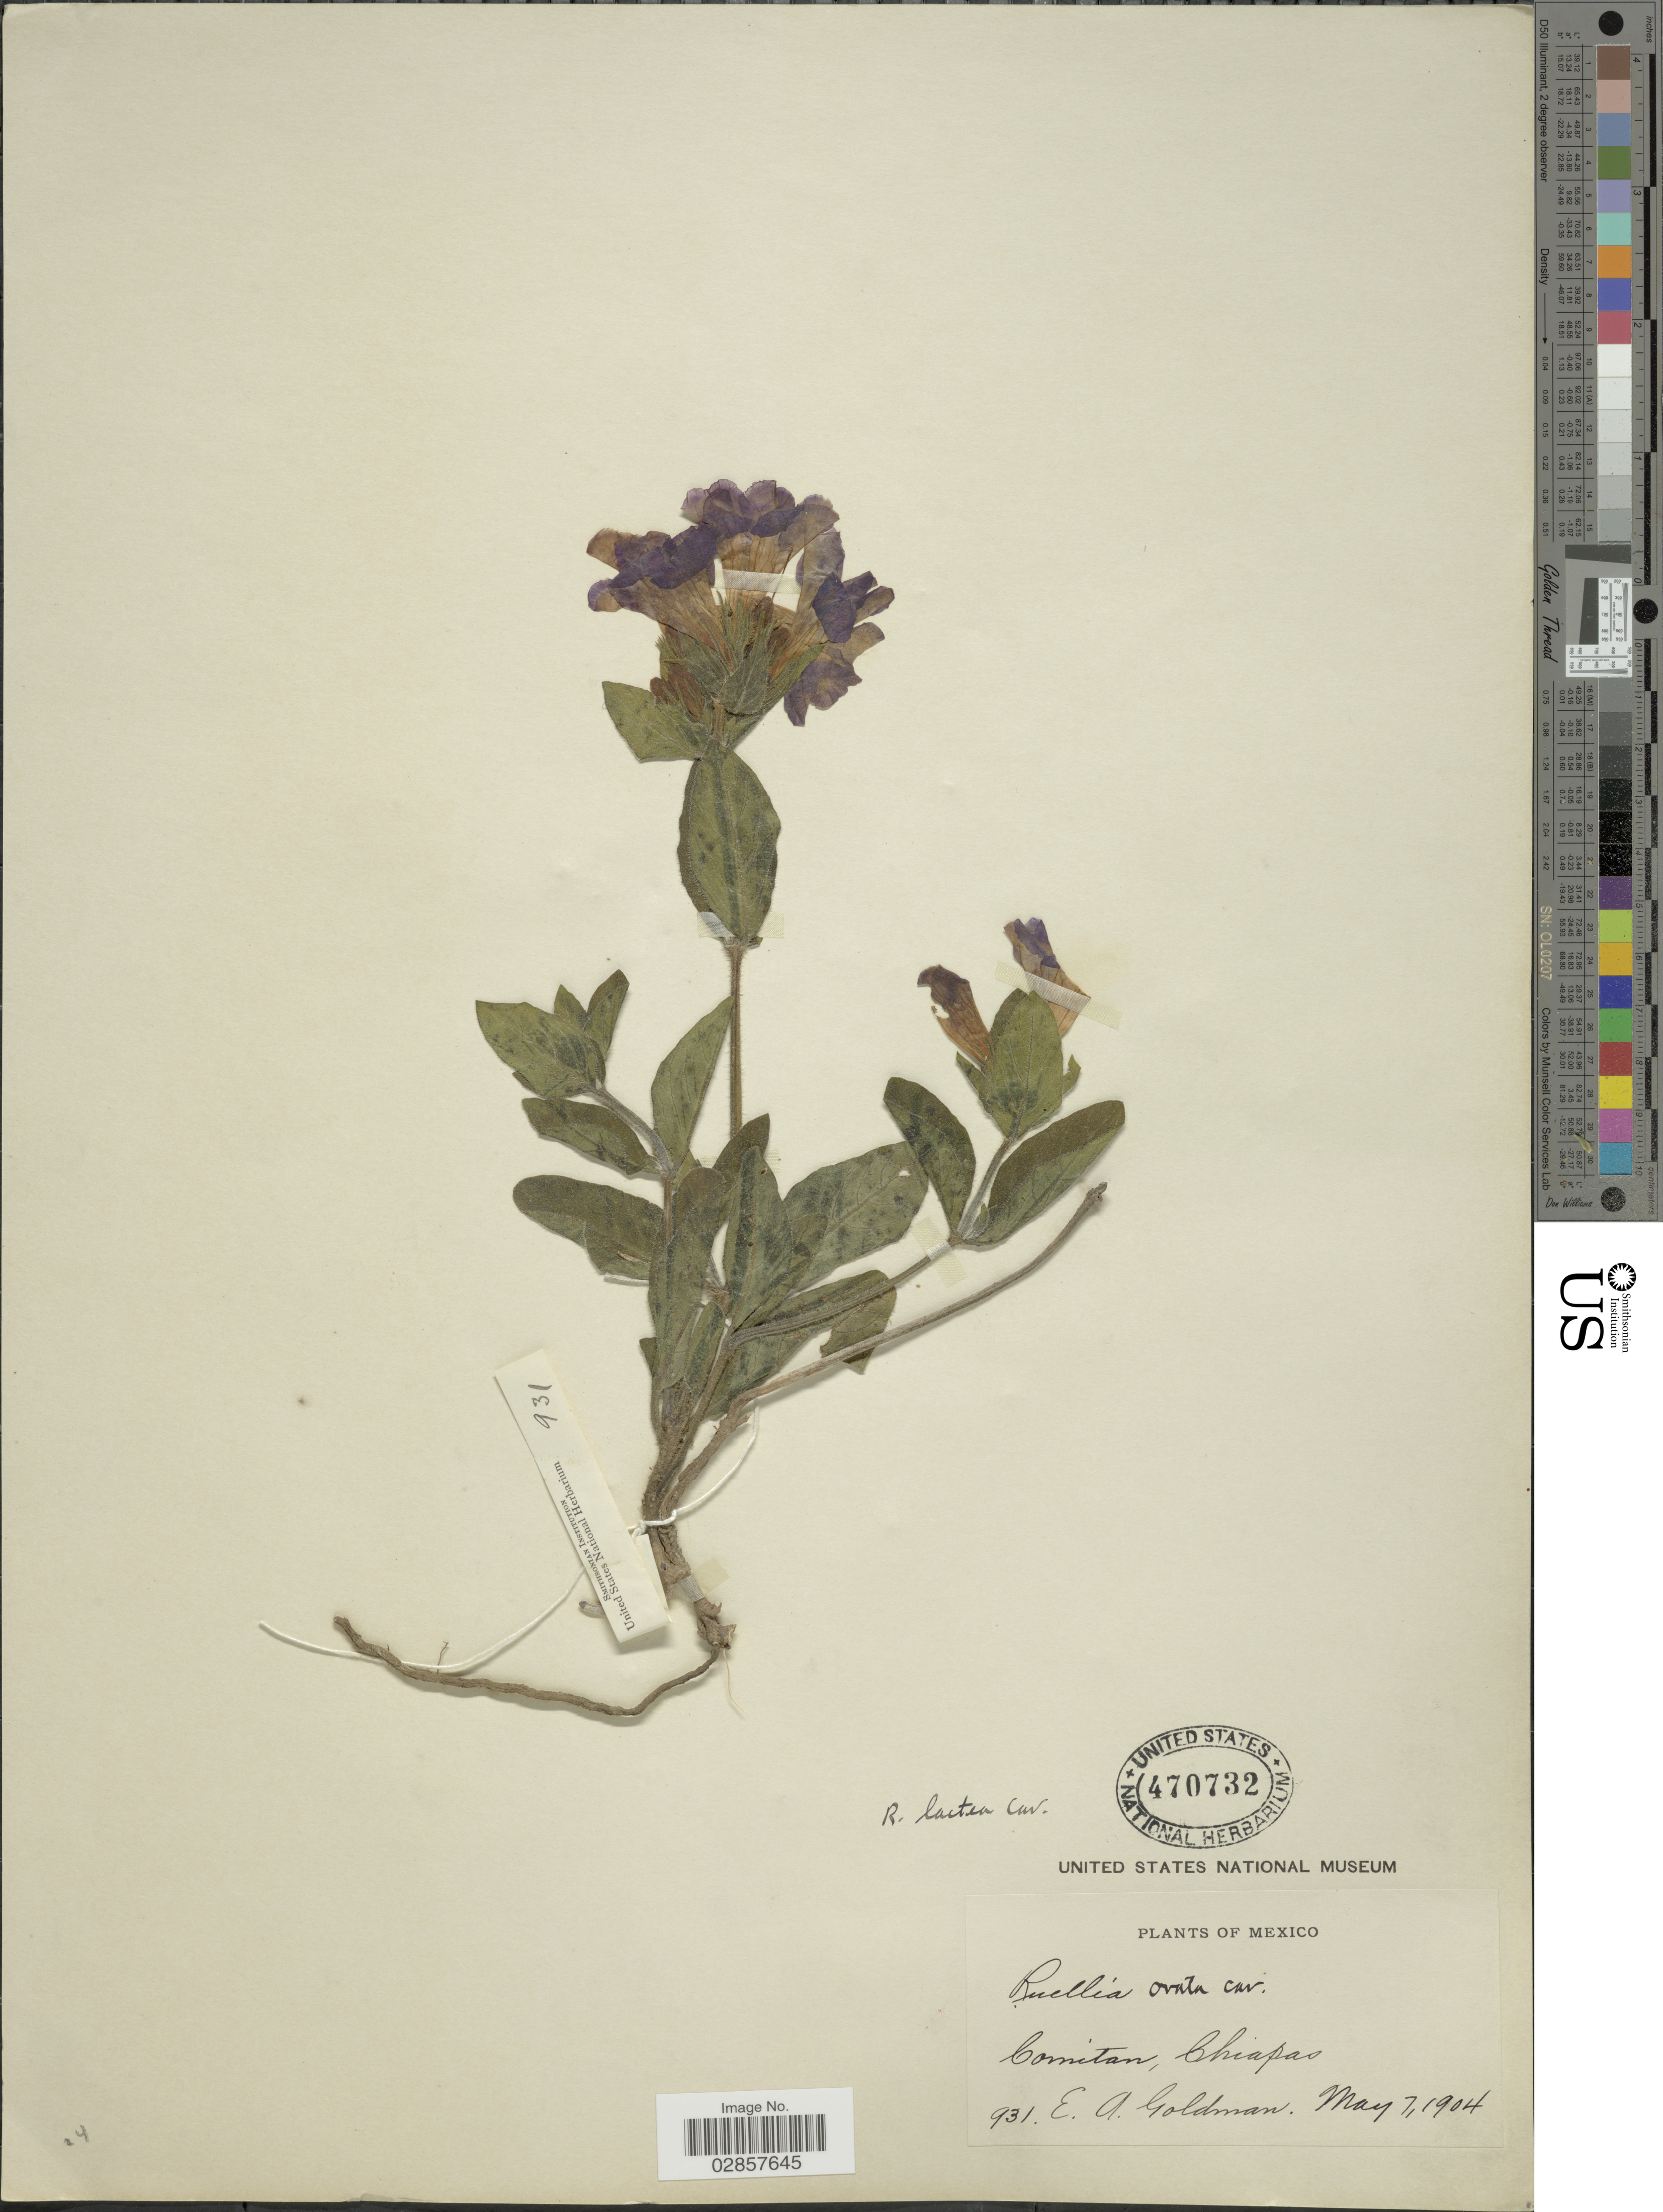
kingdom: Plantae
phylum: Tracheophyta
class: Magnoliopsida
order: Lamiales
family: Acanthaceae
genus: Ruellia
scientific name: Ruellia lactea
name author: Cav.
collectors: E. A. Goldman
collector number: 931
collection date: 1904-05-07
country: Mexico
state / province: Chiapas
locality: Comitan.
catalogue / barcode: US 470732